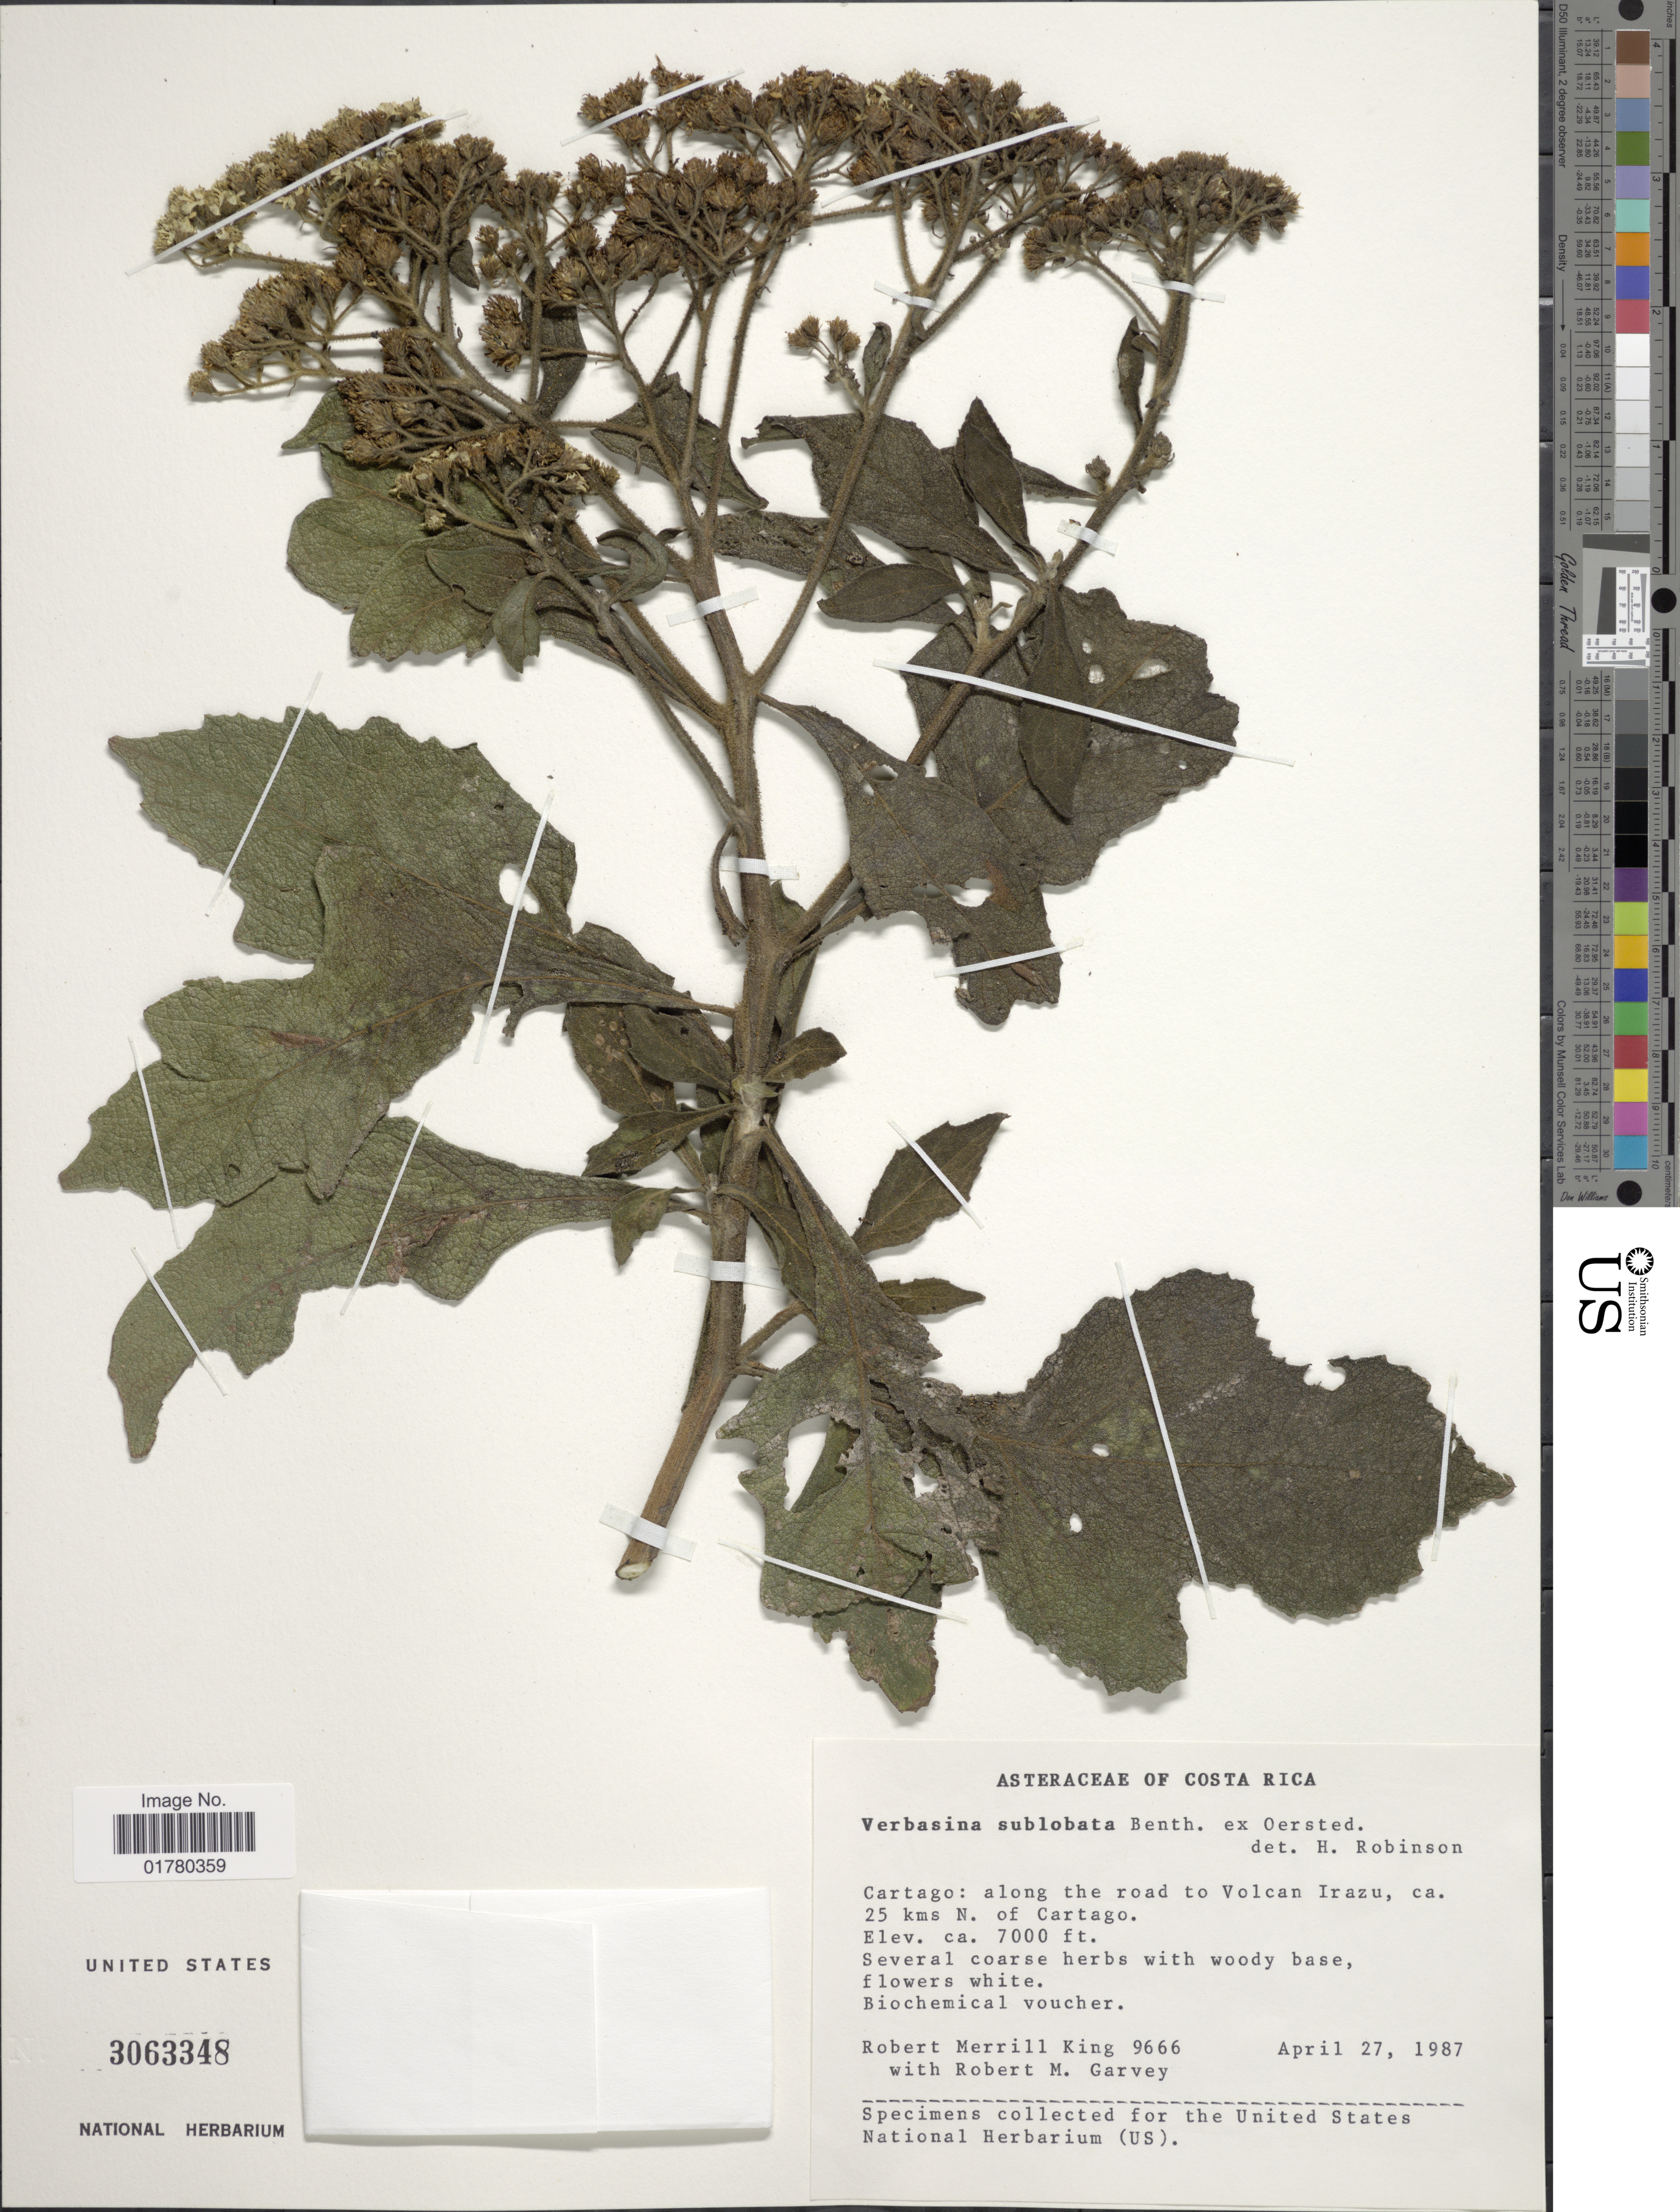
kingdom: Plantae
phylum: Tracheophyta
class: Magnoliopsida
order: Asterales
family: Asteraceae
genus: Verbesina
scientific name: Verbesina turbacensis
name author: Kunth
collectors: R. M. King & R. Garvey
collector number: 9666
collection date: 1987-04-27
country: Costa Rica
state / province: Cartago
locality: Along the road to Volcan Irazu, ca. 25 kms N. of Cartago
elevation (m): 2134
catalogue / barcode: US 3063348